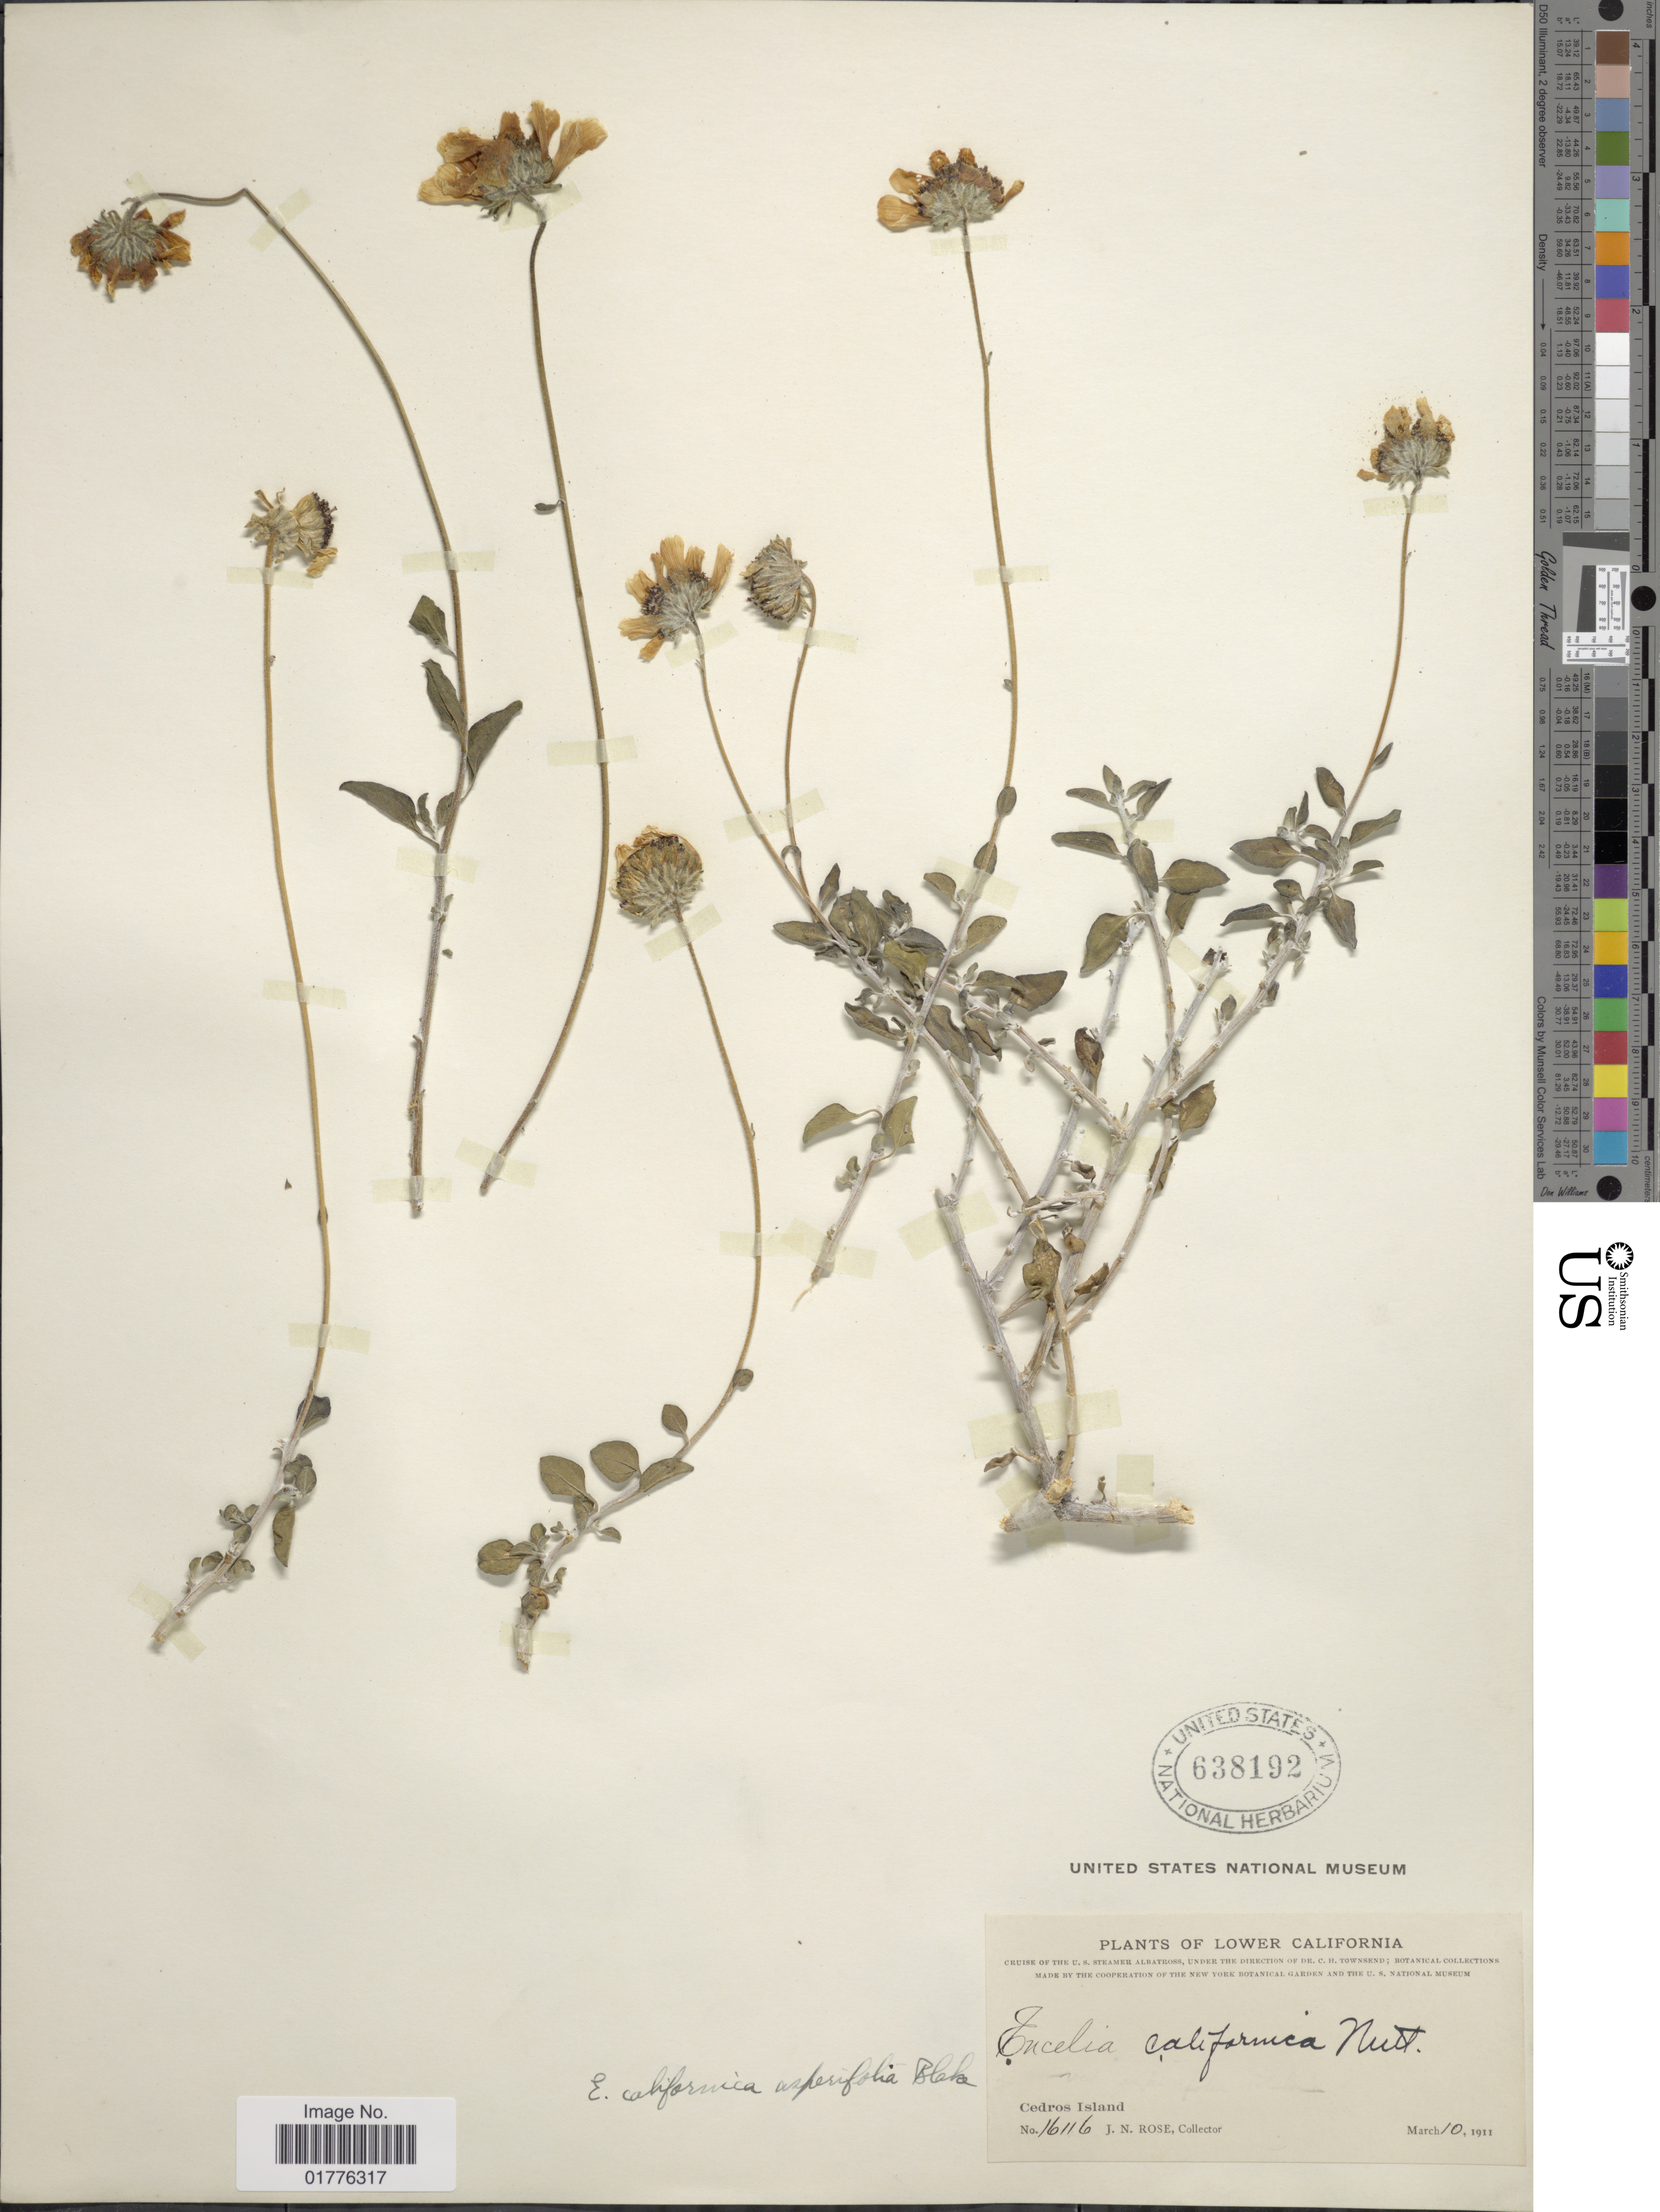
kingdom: Plantae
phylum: Tracheophyta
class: Magnoliopsida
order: Asterales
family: Asteraceae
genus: Encelia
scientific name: Encelia californica var. asperifolia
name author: S.F. Blake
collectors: J. N. Rose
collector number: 16116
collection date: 1911-03-10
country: Mexico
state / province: Baja California Sur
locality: Lower California, Cedros Island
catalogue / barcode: US 638192